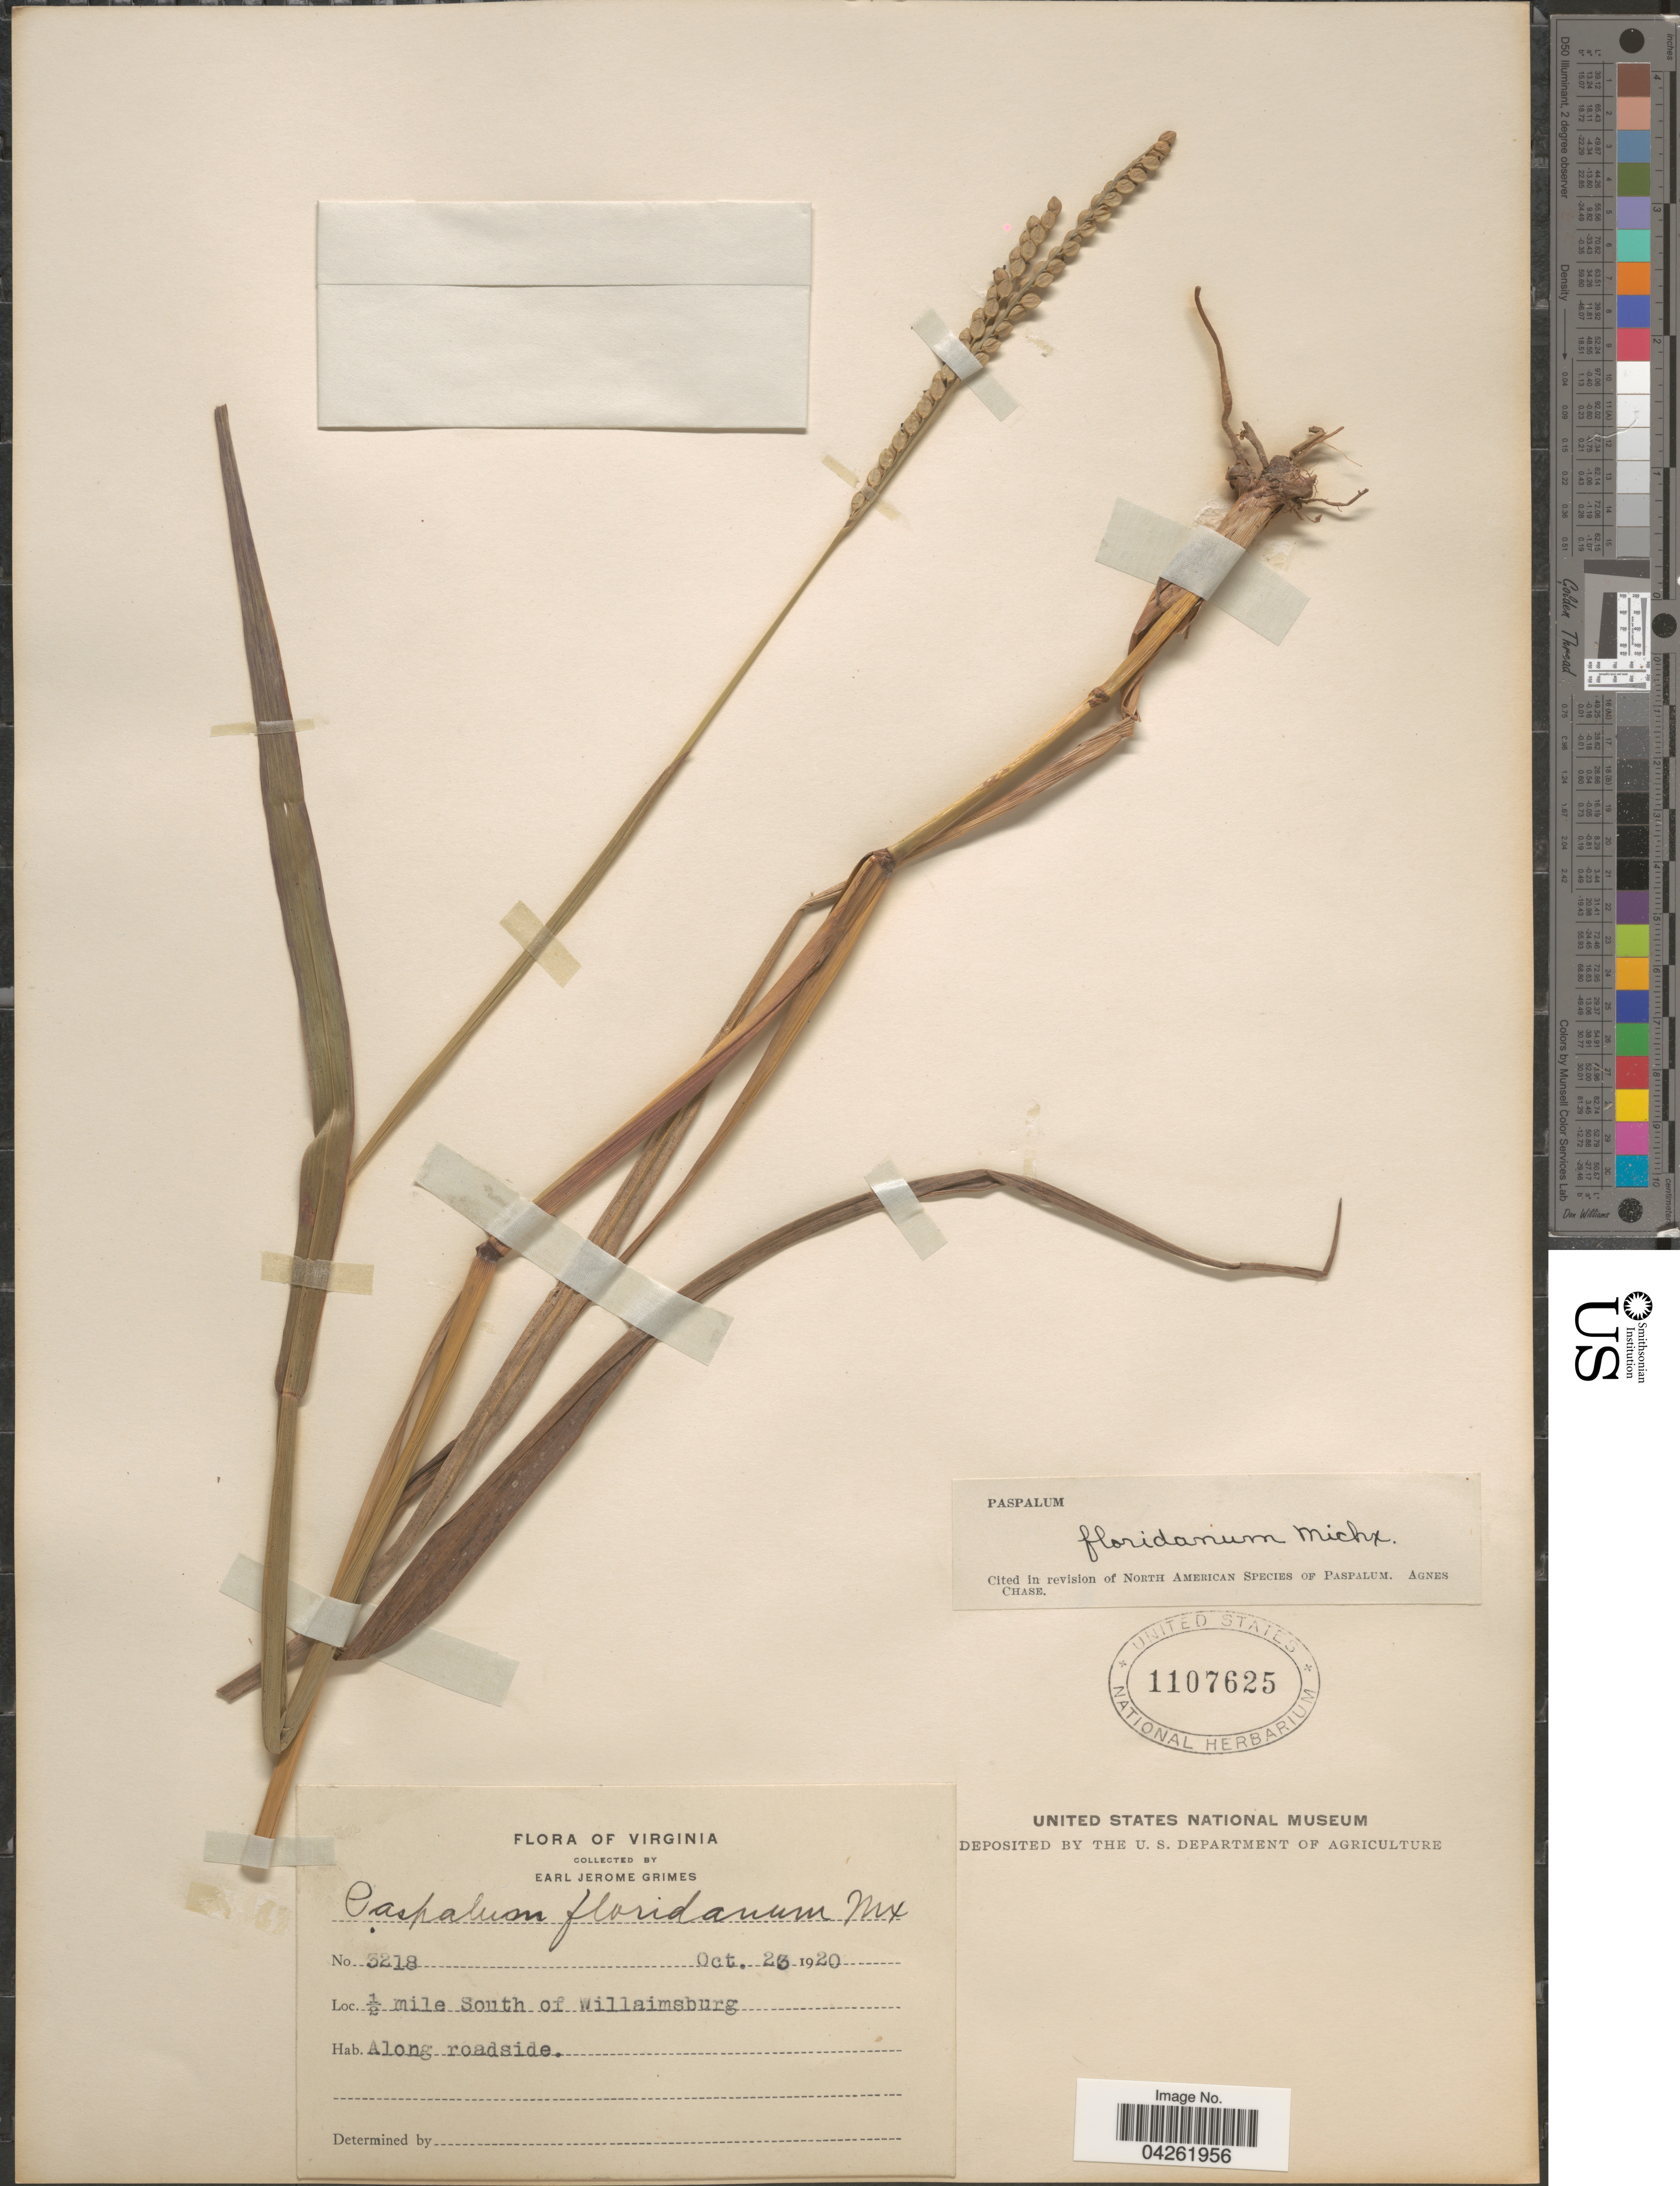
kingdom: Plantae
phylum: Tracheophyta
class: Liliopsida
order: Poales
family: Poaceae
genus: Paspalum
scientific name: Paspalum floridanum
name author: Michx.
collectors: E. J. Grimes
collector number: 3218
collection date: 1920-10-23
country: United States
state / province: Virginia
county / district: City of Williamsburg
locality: ½ mile South of Willaimsburg.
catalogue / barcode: US 1107625